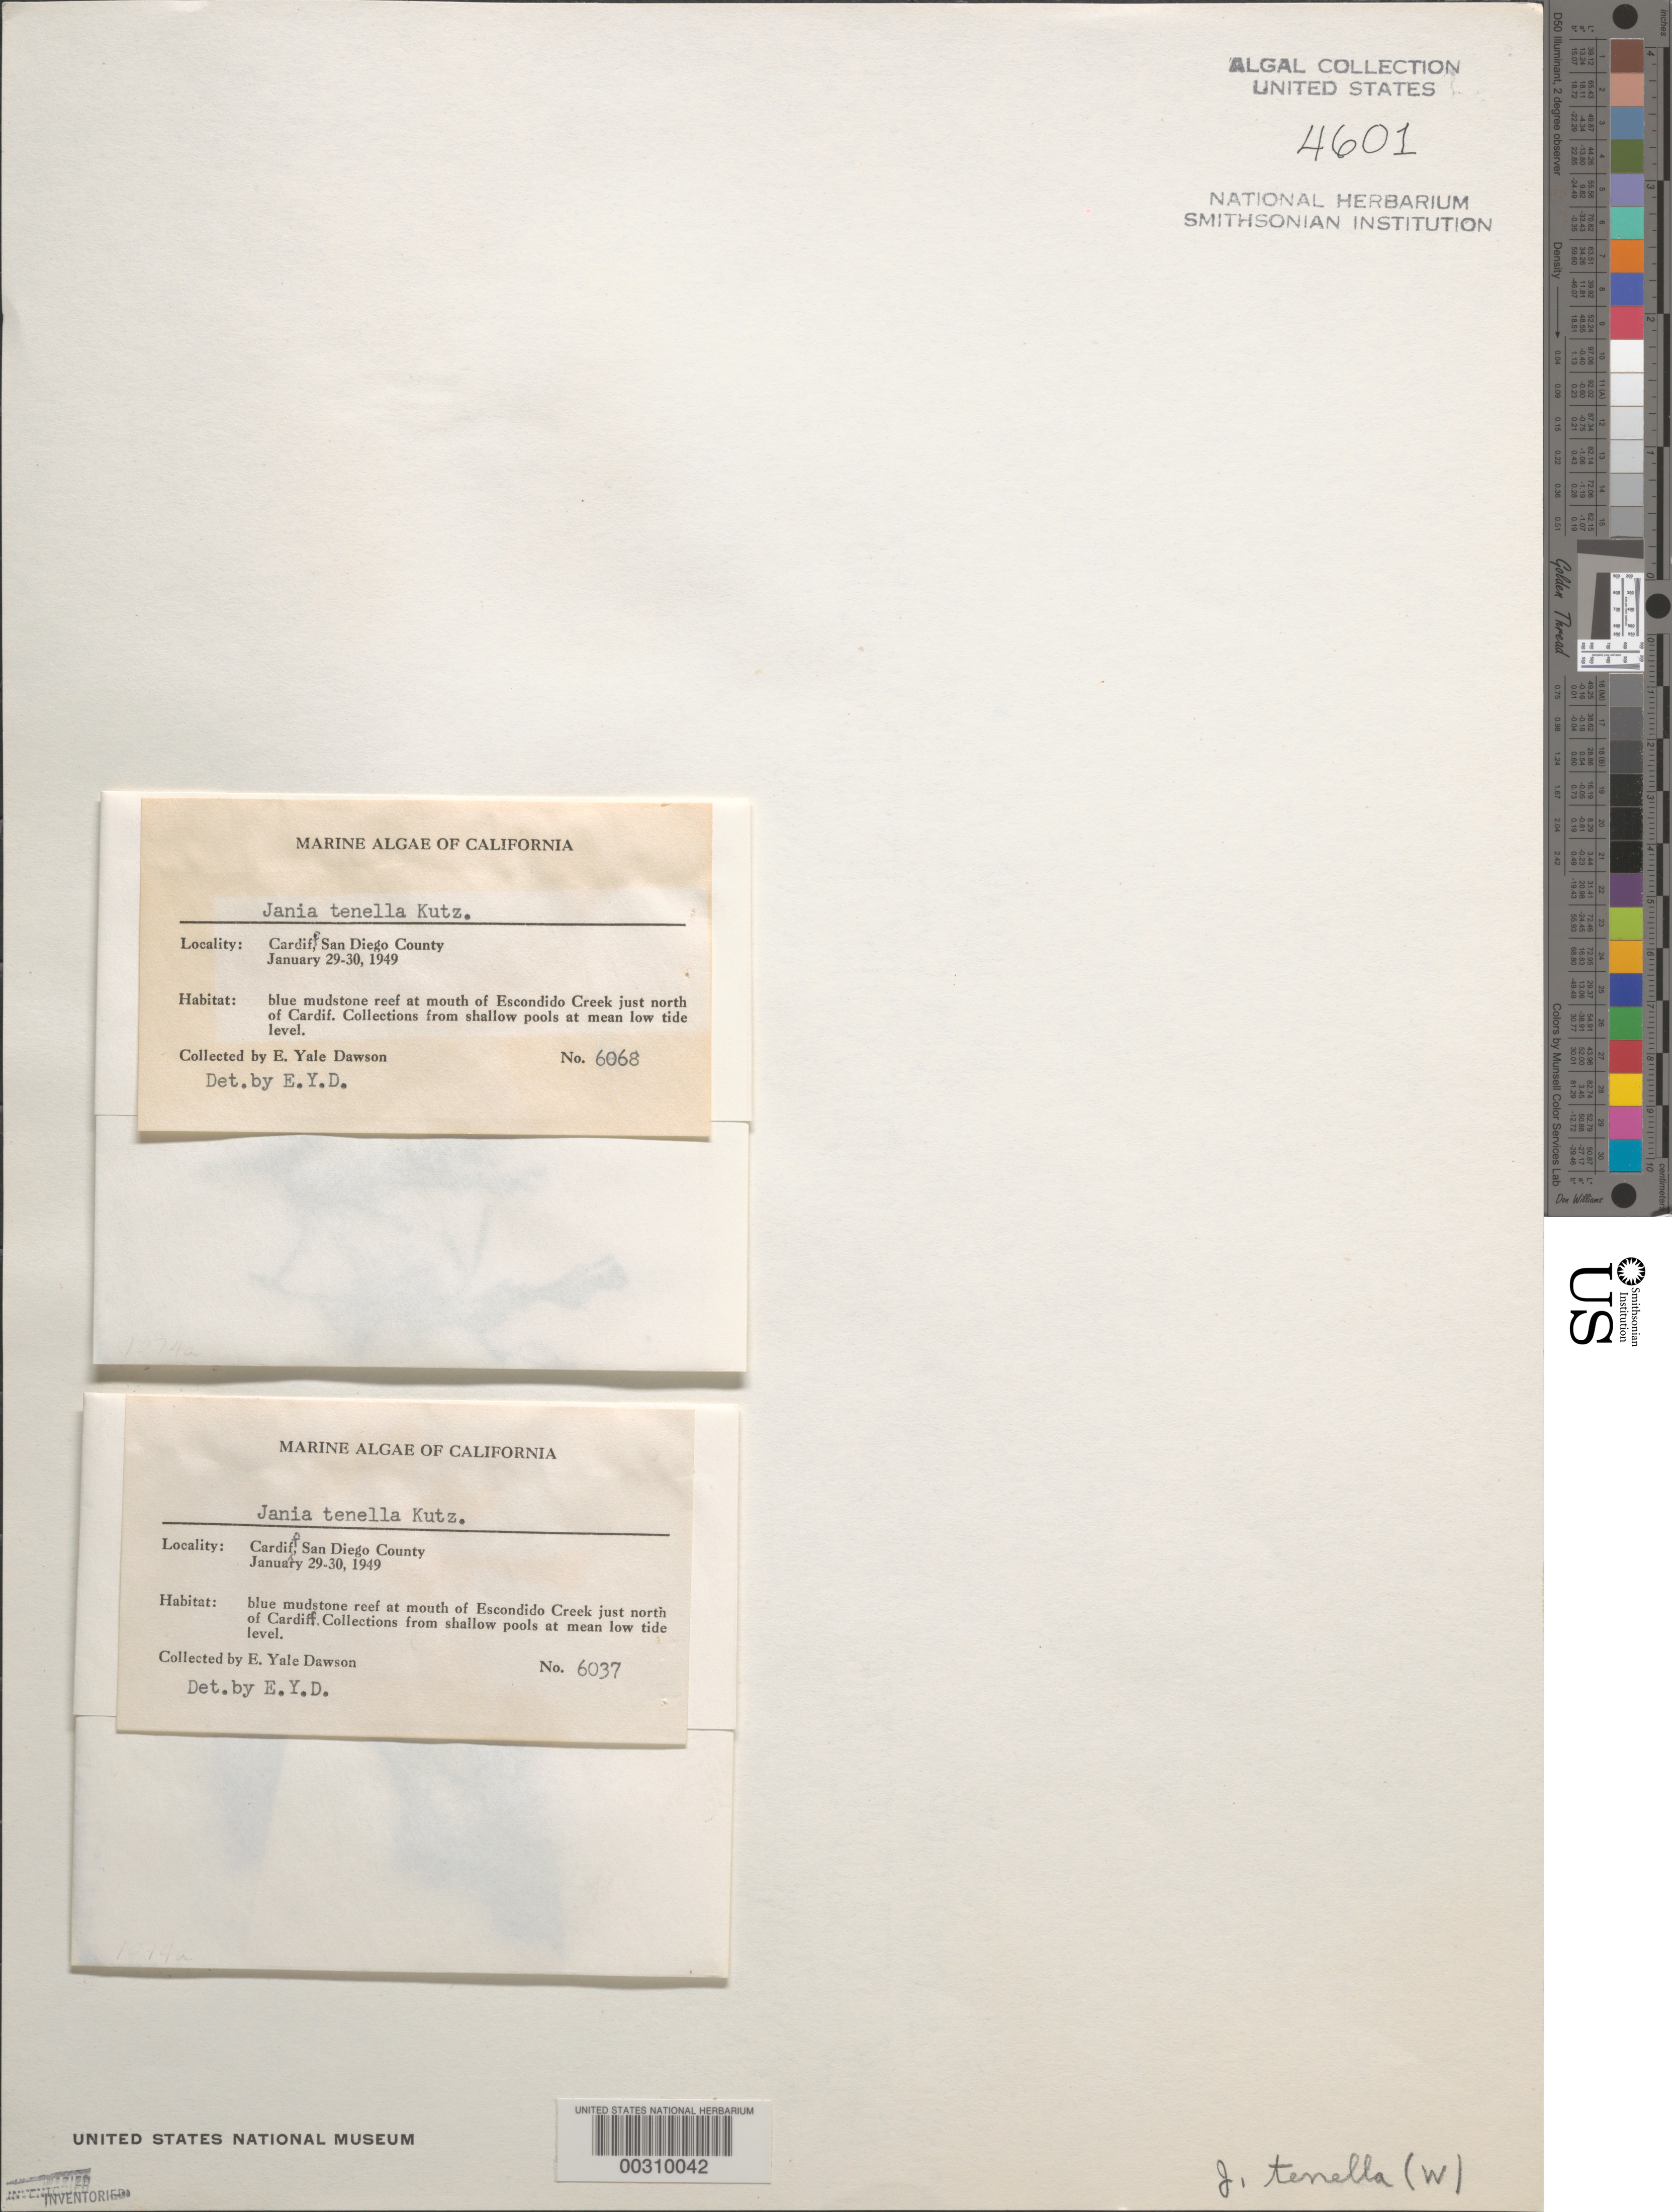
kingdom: Plantae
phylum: Rhodophyta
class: Florideophyceae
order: Corallinales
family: Corallinaceae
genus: Jania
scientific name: Jania tenella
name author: (Kütz.) Grunow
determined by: Dawson, E. Y.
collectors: E. Y. Dawson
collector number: EYD 6037 & EYD 6068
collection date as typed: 29 Jan 1949 to 30 Jan 1949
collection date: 1949-01-29/1949-01-30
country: United States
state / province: California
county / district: San Diego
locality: Escondido Creek mouth just north of Cardiff (Cardif)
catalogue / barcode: US 4601